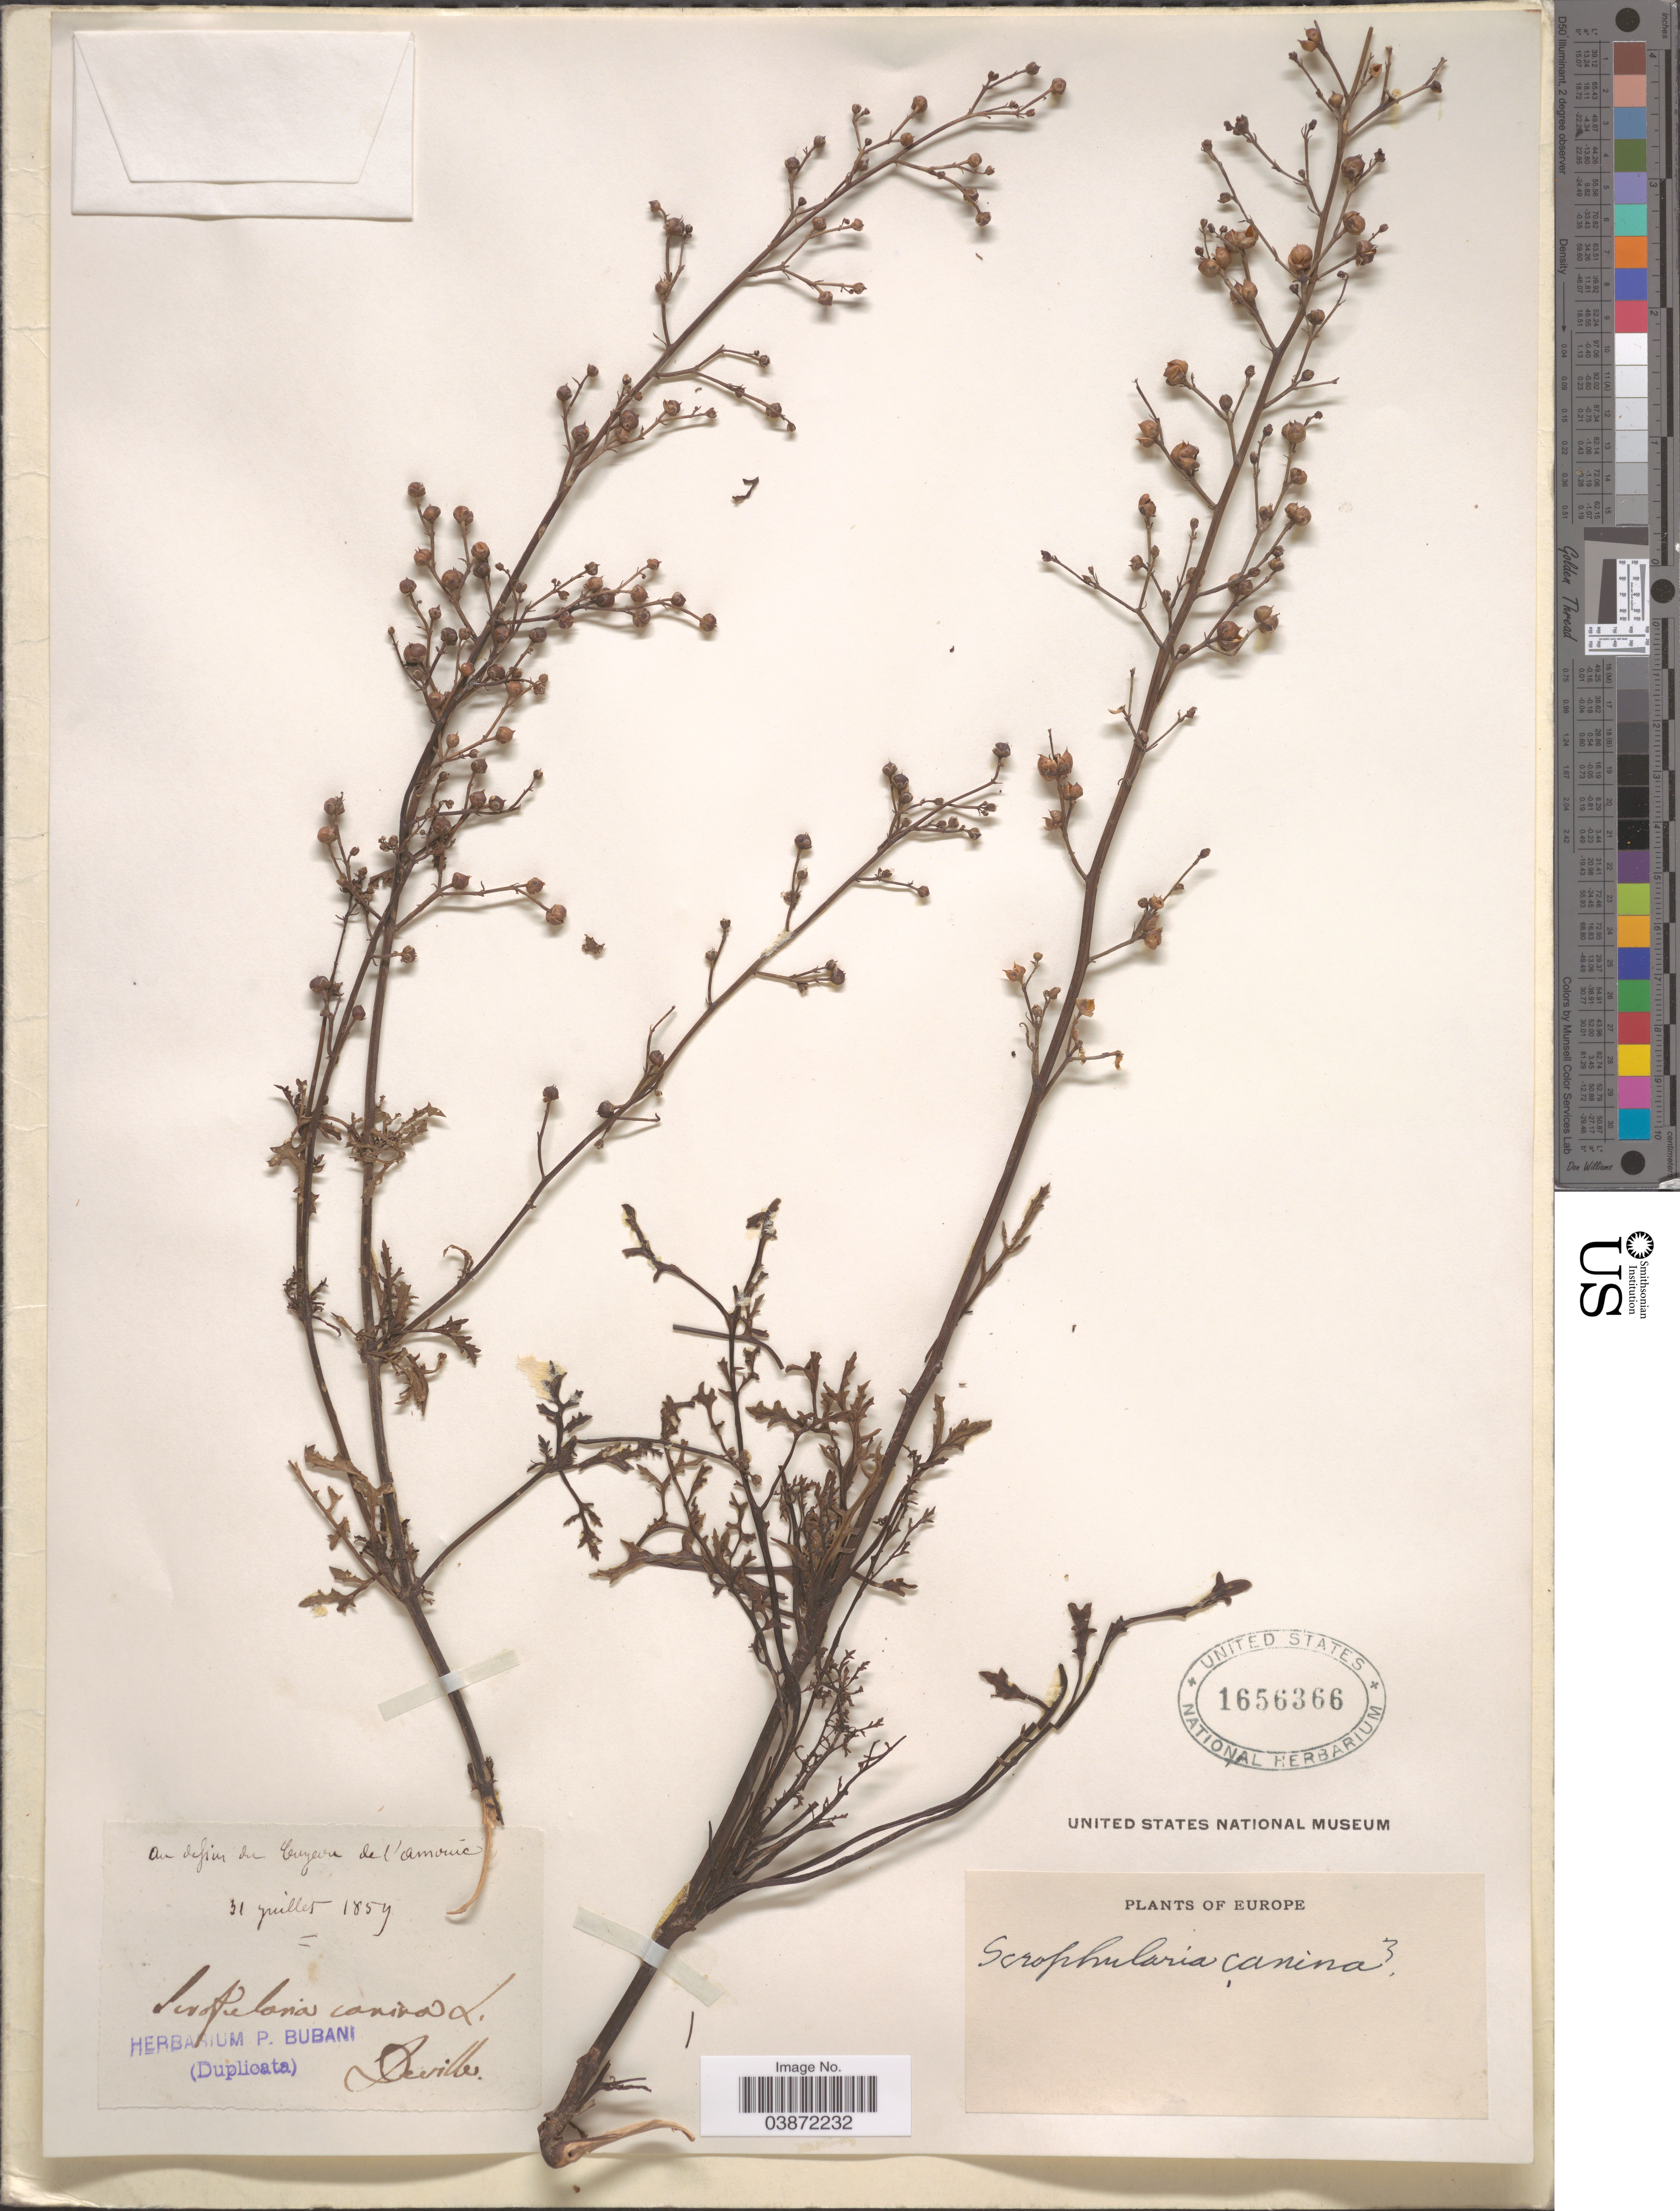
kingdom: Plantae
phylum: Tracheophyta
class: Magnoliopsida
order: Lamiales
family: Scrophulariaceae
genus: Scrophularia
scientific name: Scrophularia canina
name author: L.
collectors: -. Deville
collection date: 1859-07-31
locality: Au defiur du Cuyeire de l'Omoric. Europe.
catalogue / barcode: US 1656366